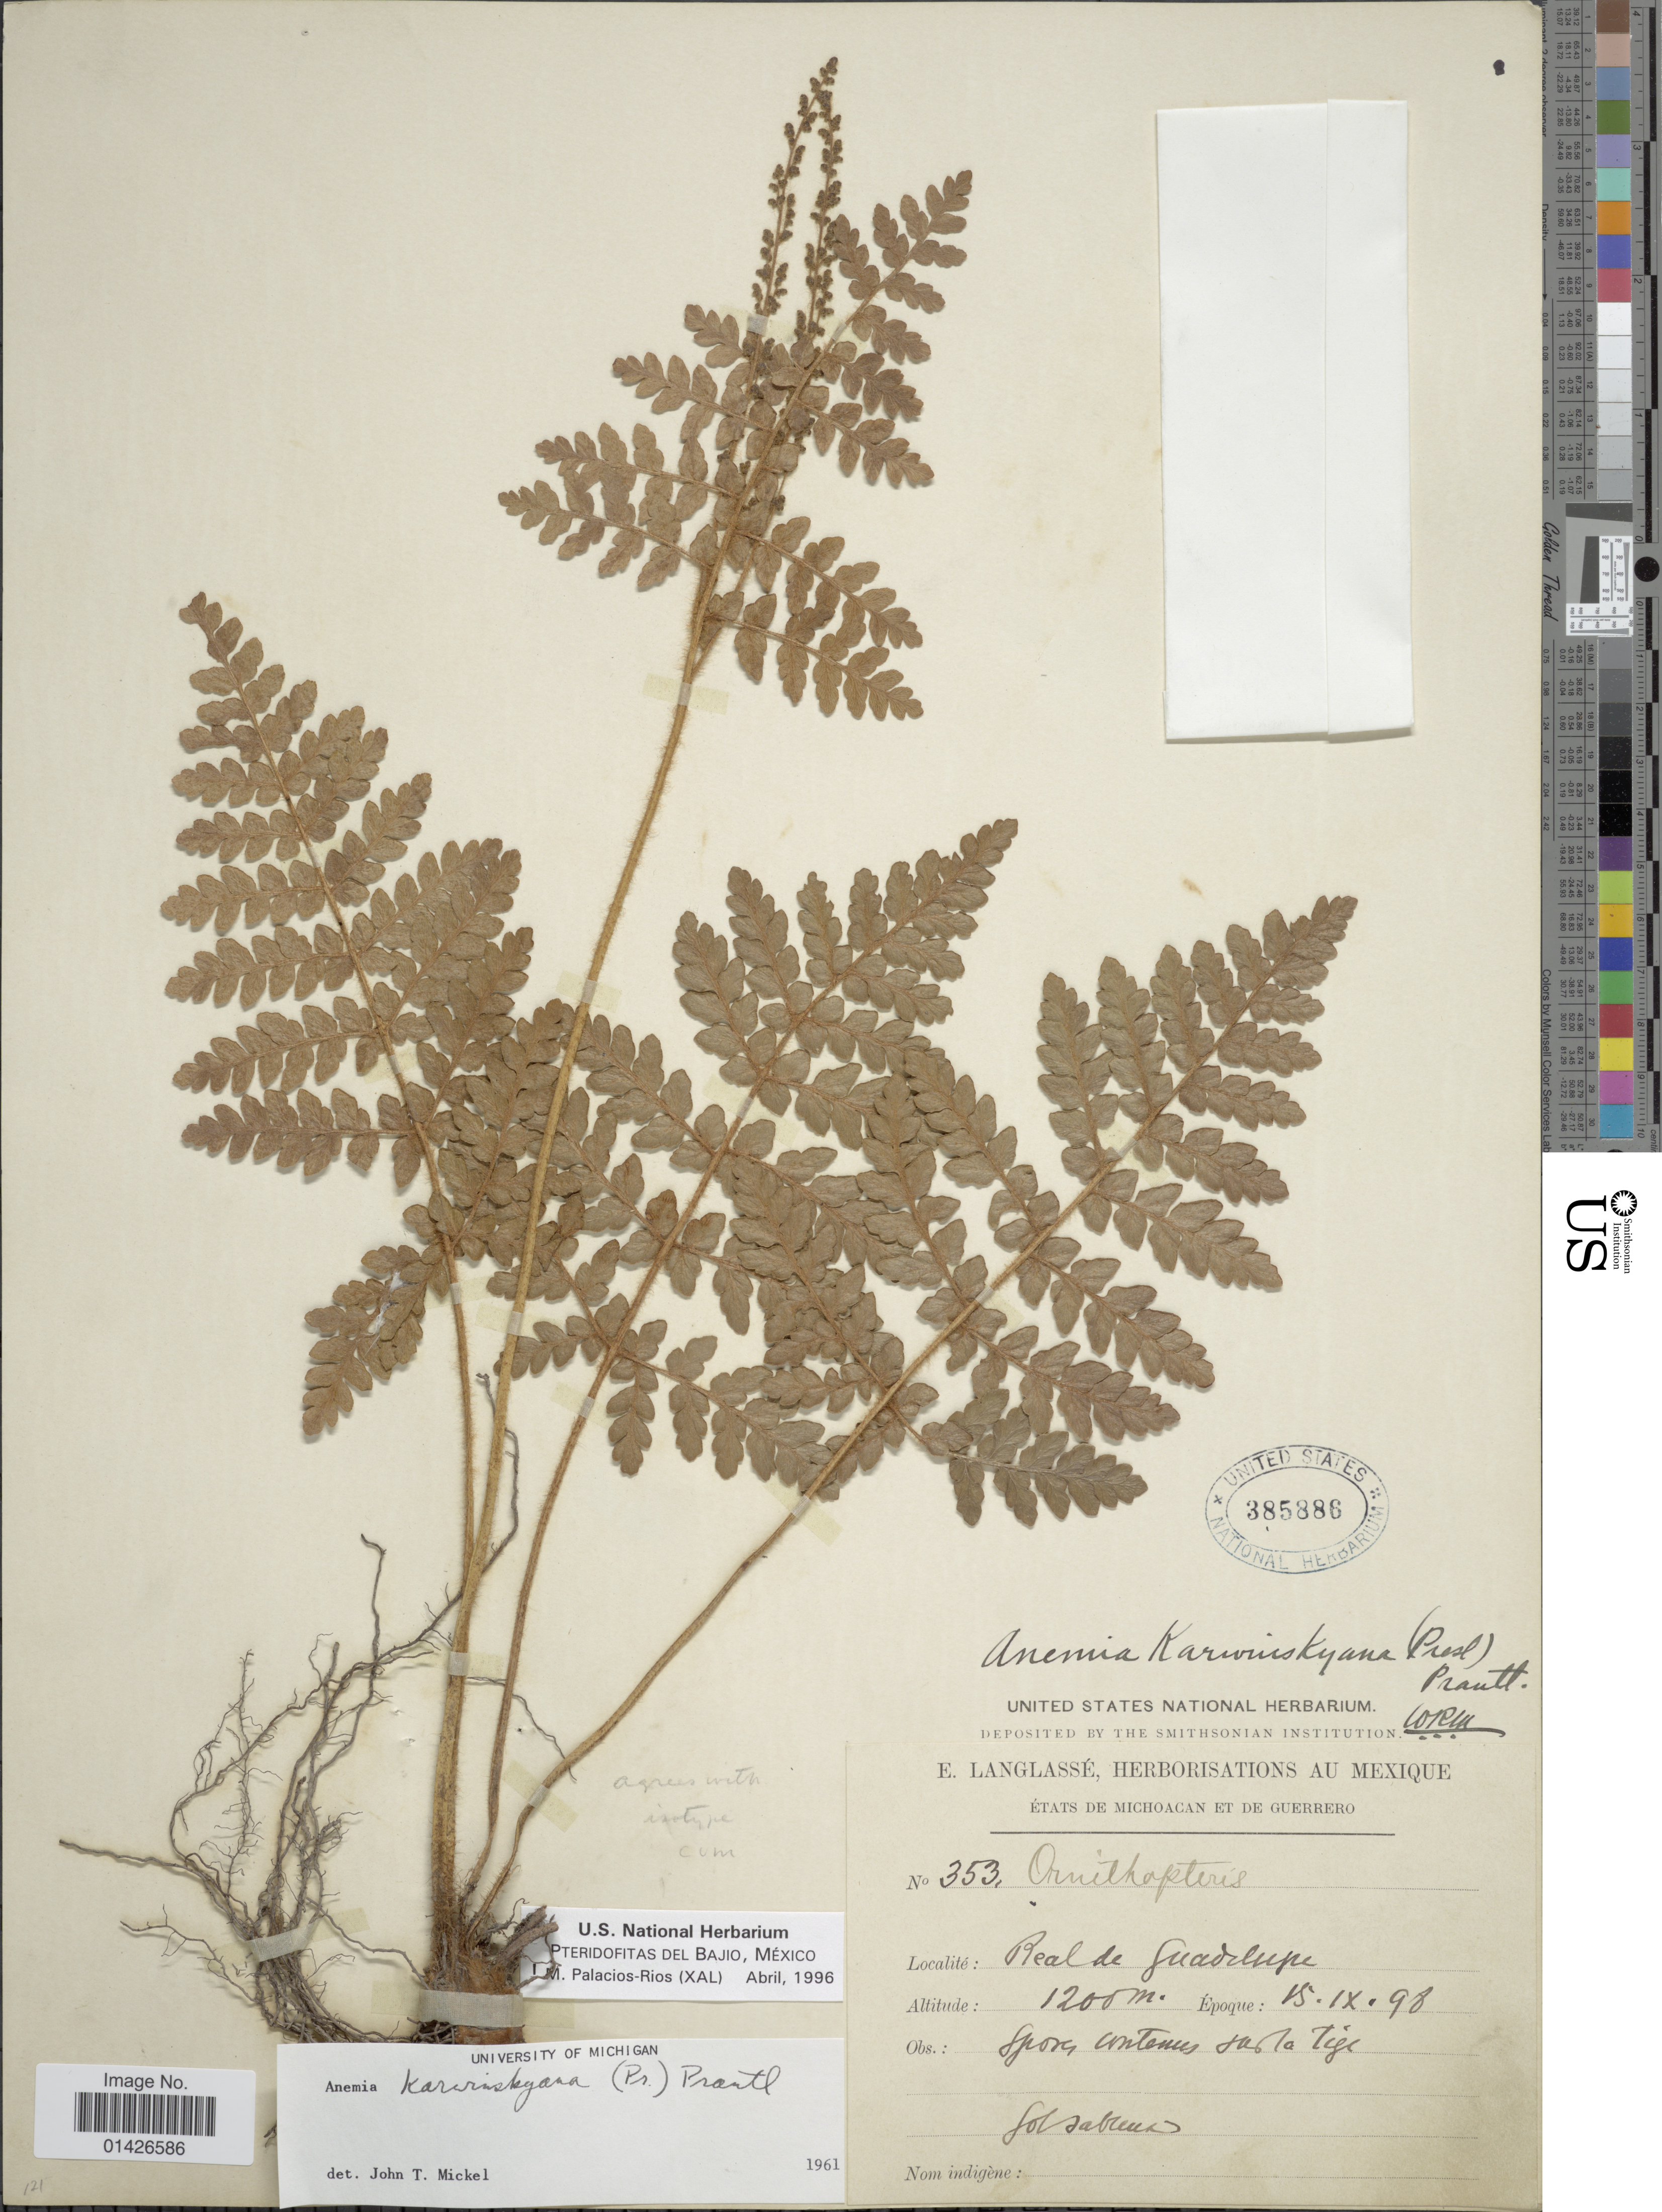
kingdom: Plantae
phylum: Tracheophyta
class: Polypodiopsida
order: Schizaeales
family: Anemiaceae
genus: Anemia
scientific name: Anemia karwinskyana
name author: (C. Presl) Prantl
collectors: E. Langlassé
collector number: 353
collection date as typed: Transcribed d/m/y: 15/9/98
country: Mexico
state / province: Baja California Norte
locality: Real de Guadelupe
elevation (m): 1200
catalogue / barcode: US 385886